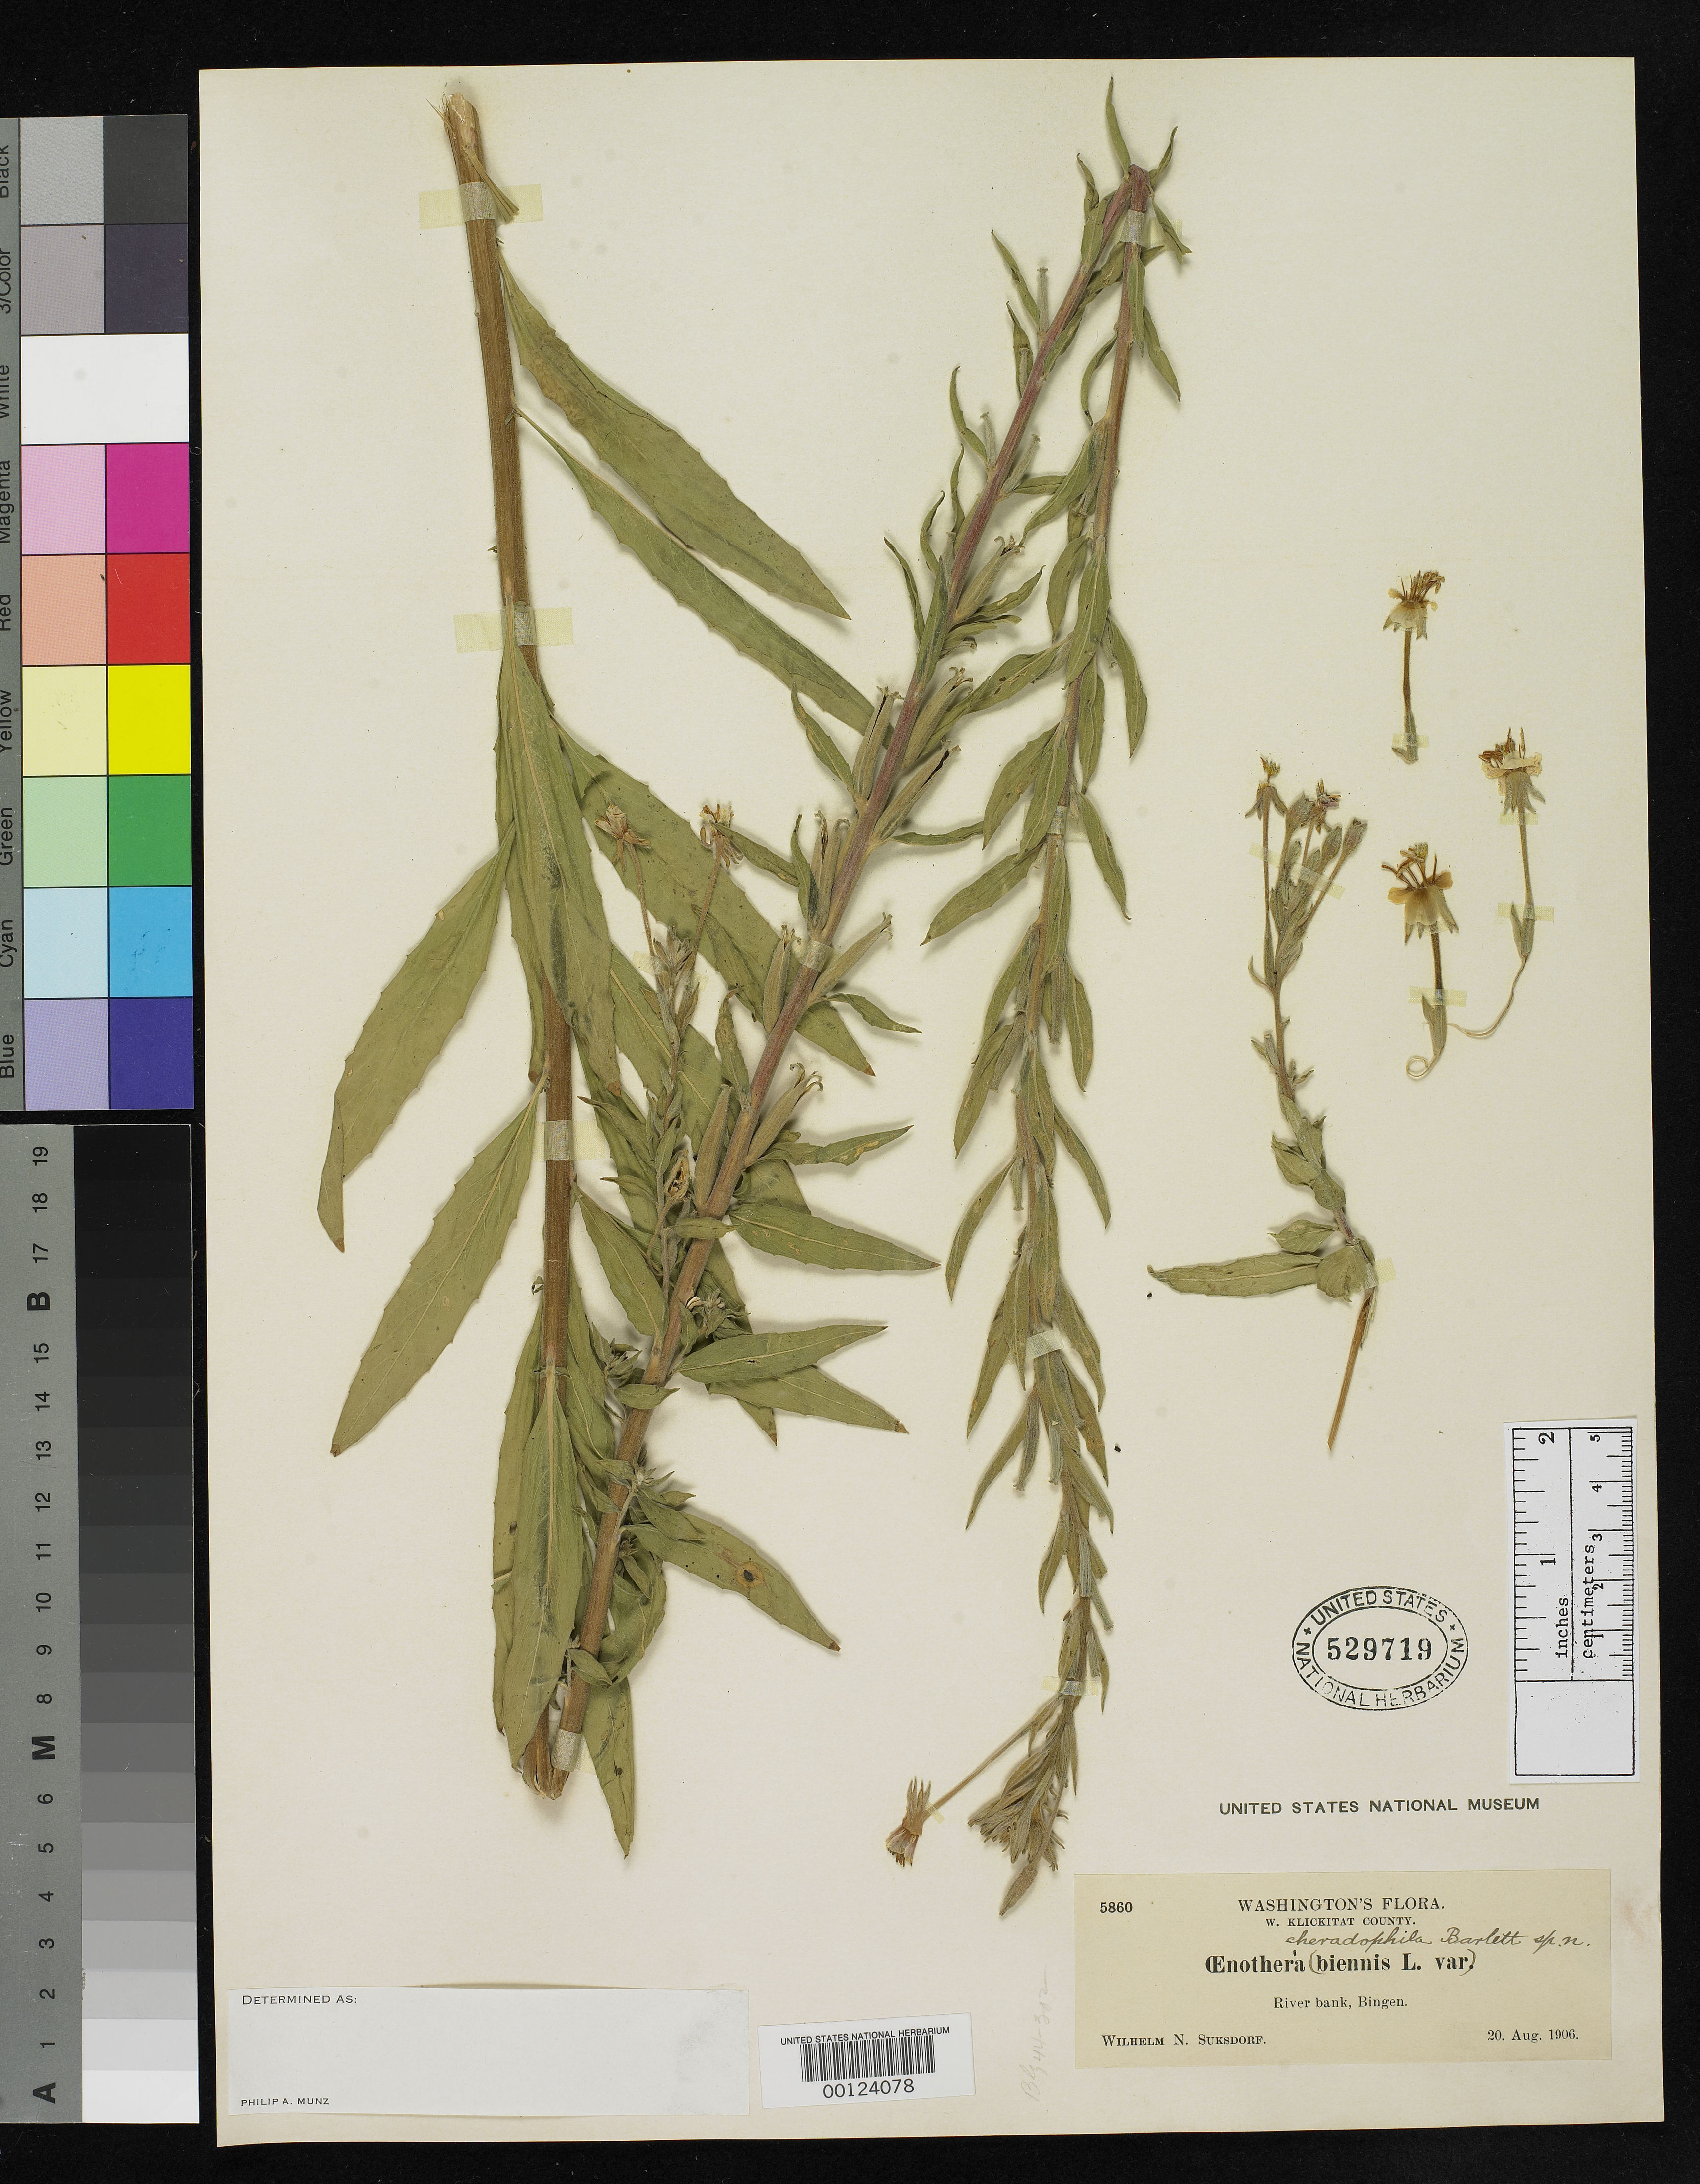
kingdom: Plantae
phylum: Tracheophyta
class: Magnoliopsida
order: Myrtales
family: Onagraceae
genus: Oenothera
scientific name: Oenothera cheradophila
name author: Bartlett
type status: Isotype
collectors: W. N. Suksdorf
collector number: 5860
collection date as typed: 20 Aug 1906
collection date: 1906-08-20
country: United States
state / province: Washington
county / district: Klickitat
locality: Bingen.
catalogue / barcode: US 529719